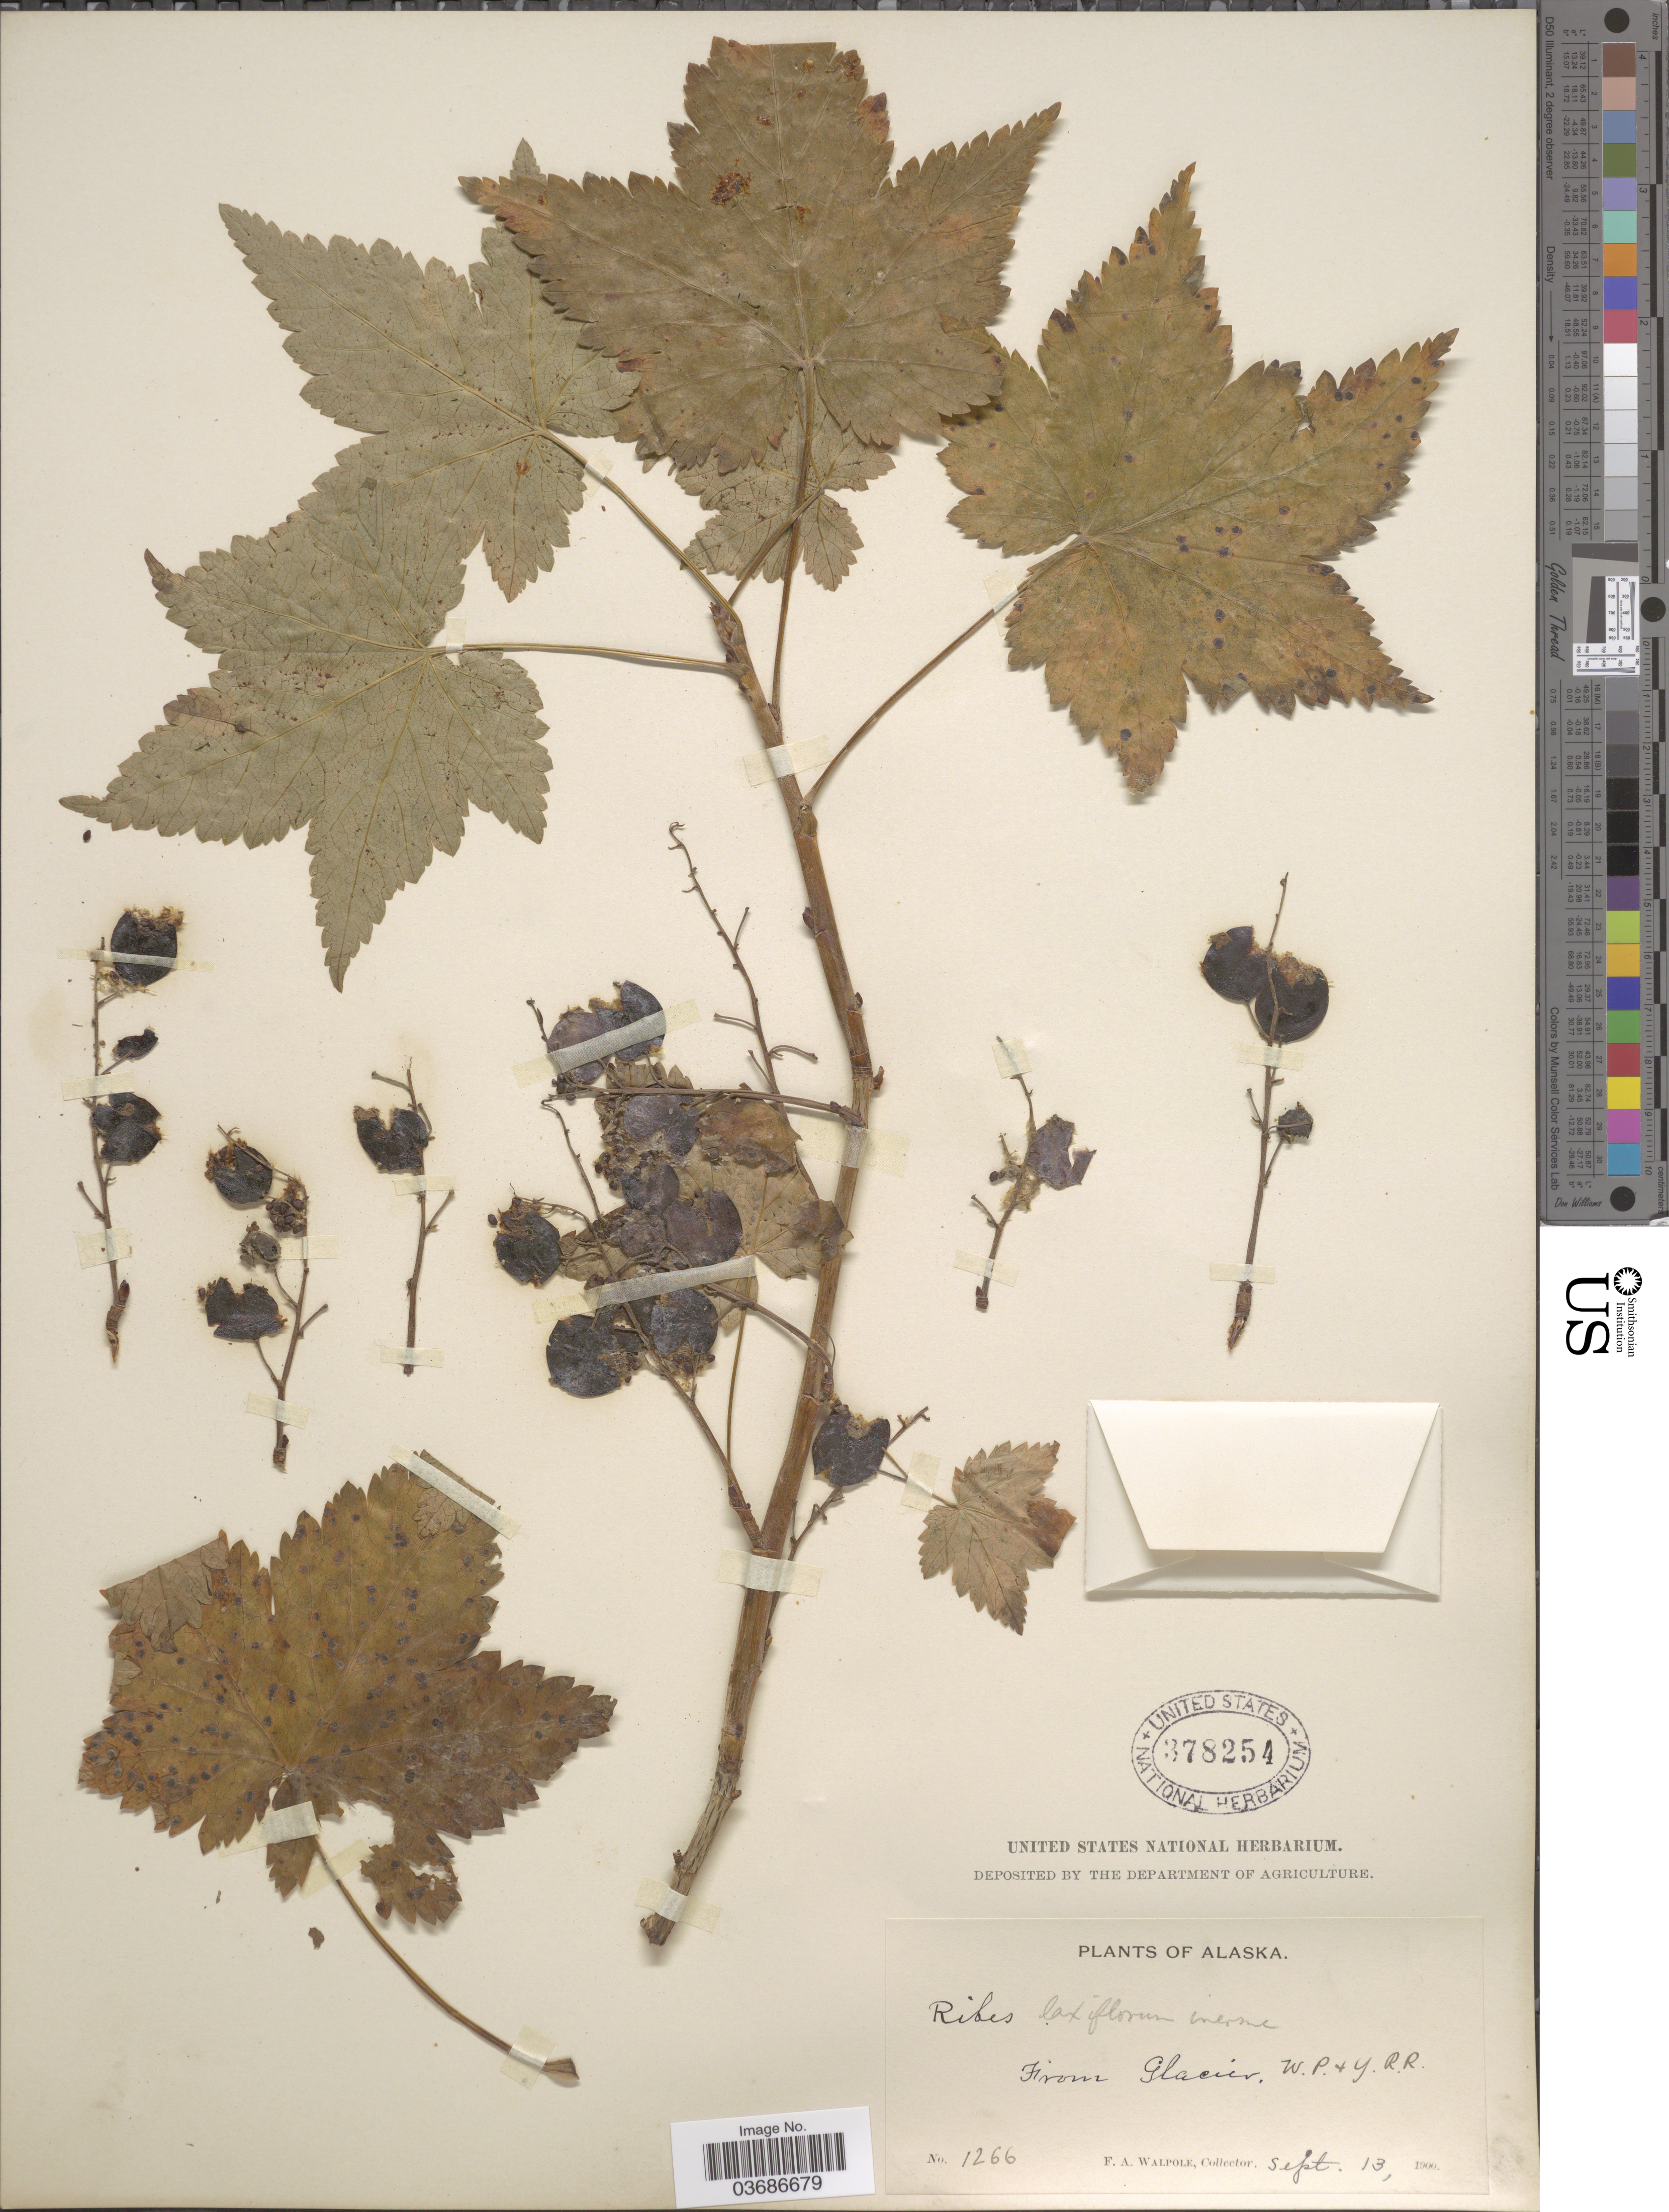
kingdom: Plantae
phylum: Tracheophyta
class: Magnoliopsida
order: Saxifragales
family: Grossulariaceae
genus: Ribes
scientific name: Ribes bracteosum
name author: Douglas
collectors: F. Walpole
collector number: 1266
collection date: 1900-09-13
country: United States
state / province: Alaska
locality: From Glacier, W.P. + Y.R.R.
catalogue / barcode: US 378254